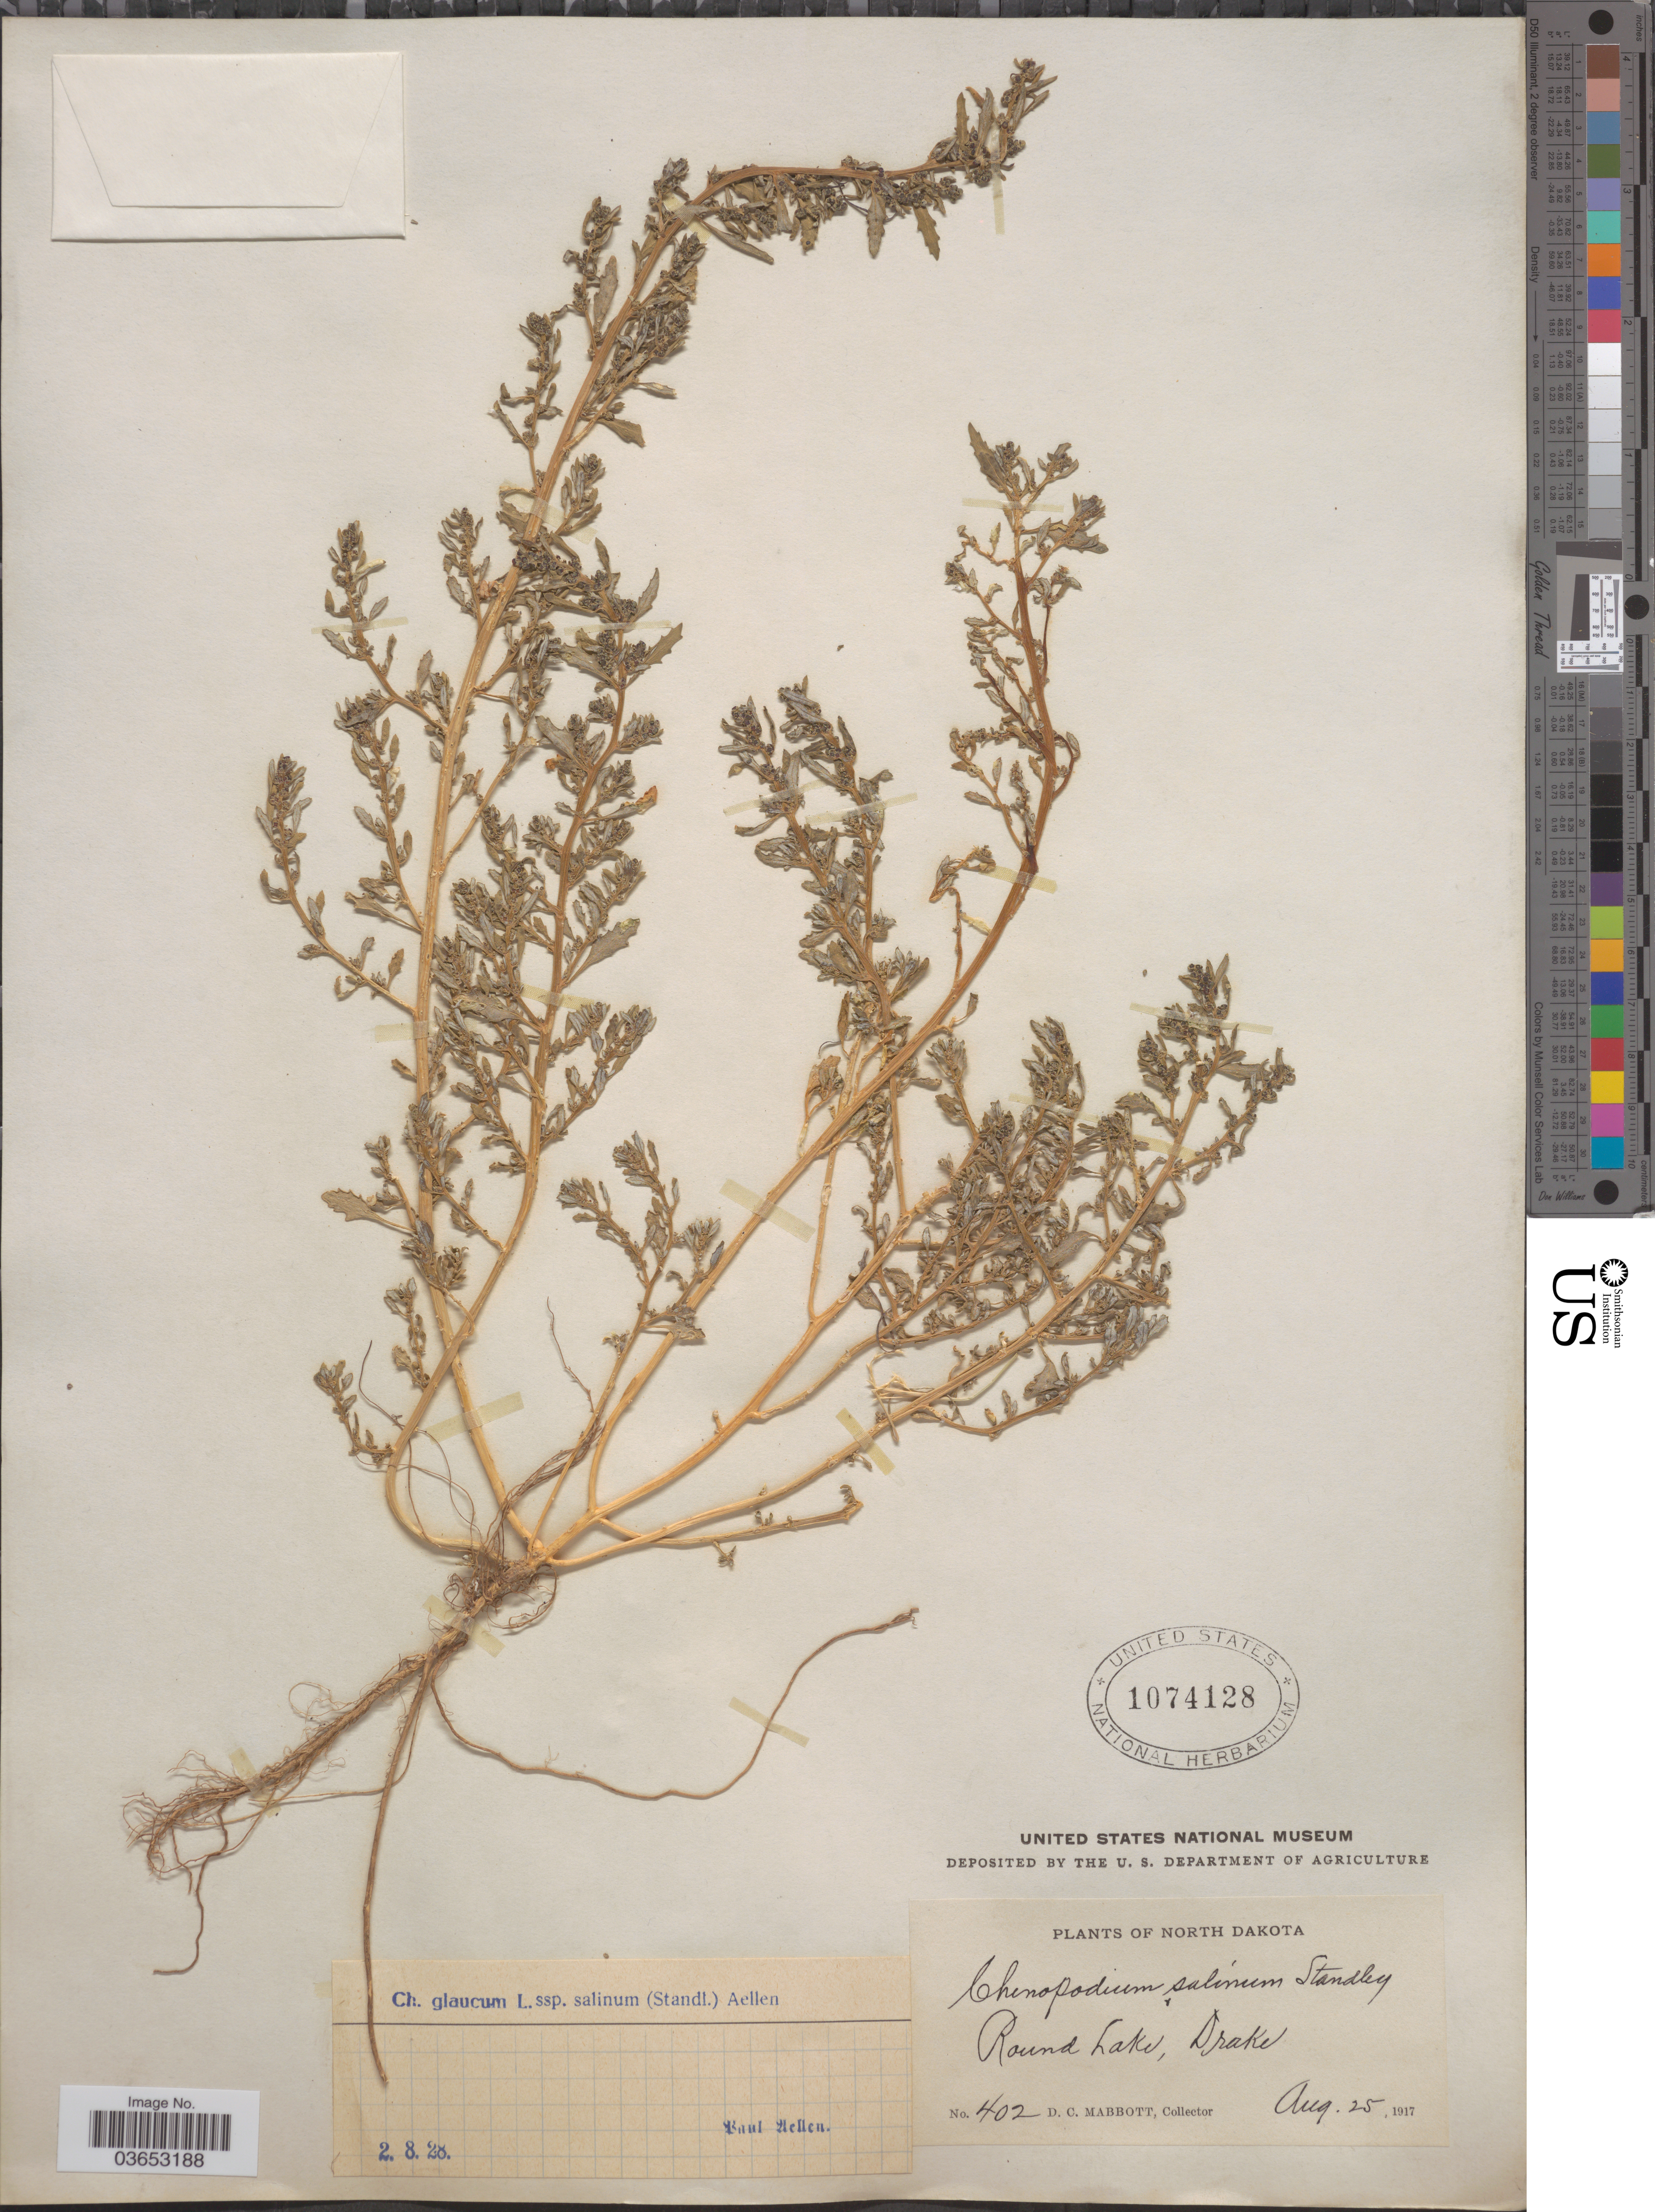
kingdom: Plantae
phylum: Tracheophyta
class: Magnoliopsida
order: Caryophyllales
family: Amaranthaceae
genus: Chenopodium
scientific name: Chenopodium glaucum subsp. salinum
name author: (Aellen) Aellen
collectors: D. Mabbott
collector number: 402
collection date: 1917-08-25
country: United States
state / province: North Dakota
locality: Round Lake, Drake.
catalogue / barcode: US 1074128